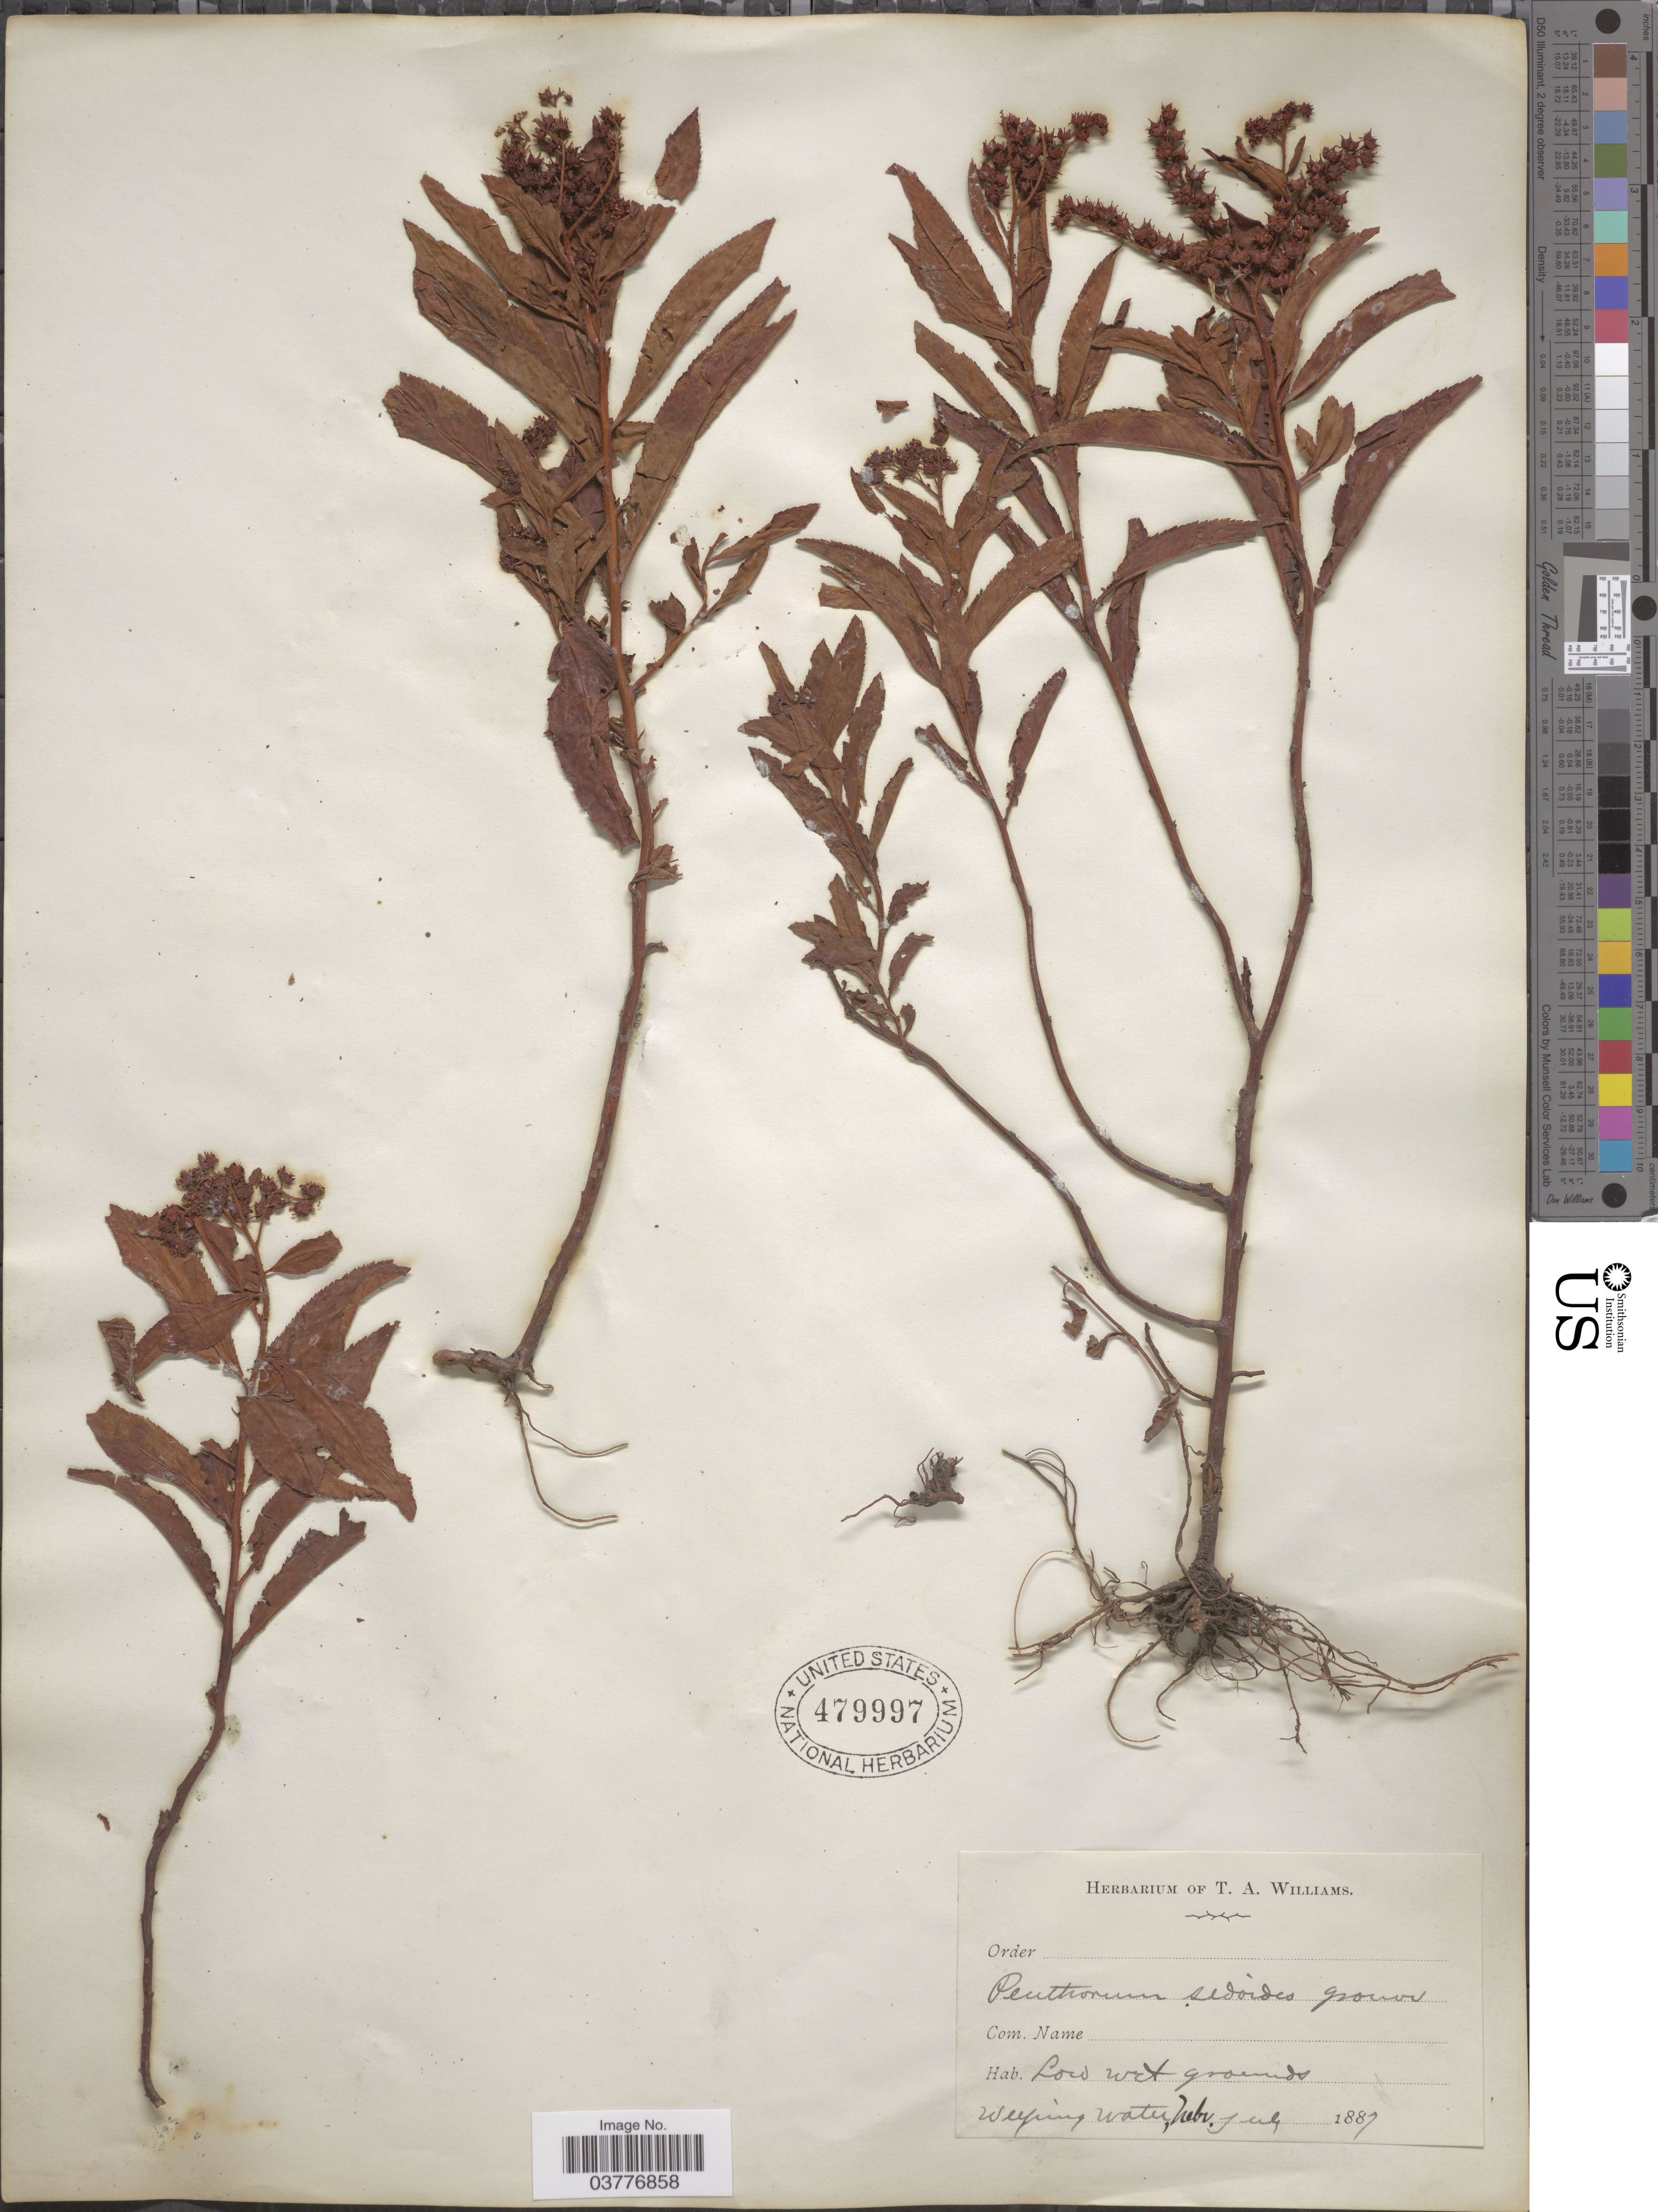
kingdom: Plantae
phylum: Tracheophyta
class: Magnoliopsida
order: Saxifragales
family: Penthoraceae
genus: Penthorum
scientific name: Penthorum sedoides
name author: L.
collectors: ex herb. Thos. A. Williams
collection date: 1887-07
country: United States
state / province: Nebraska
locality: Low wet grounds, Weeping water.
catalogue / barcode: US 479997